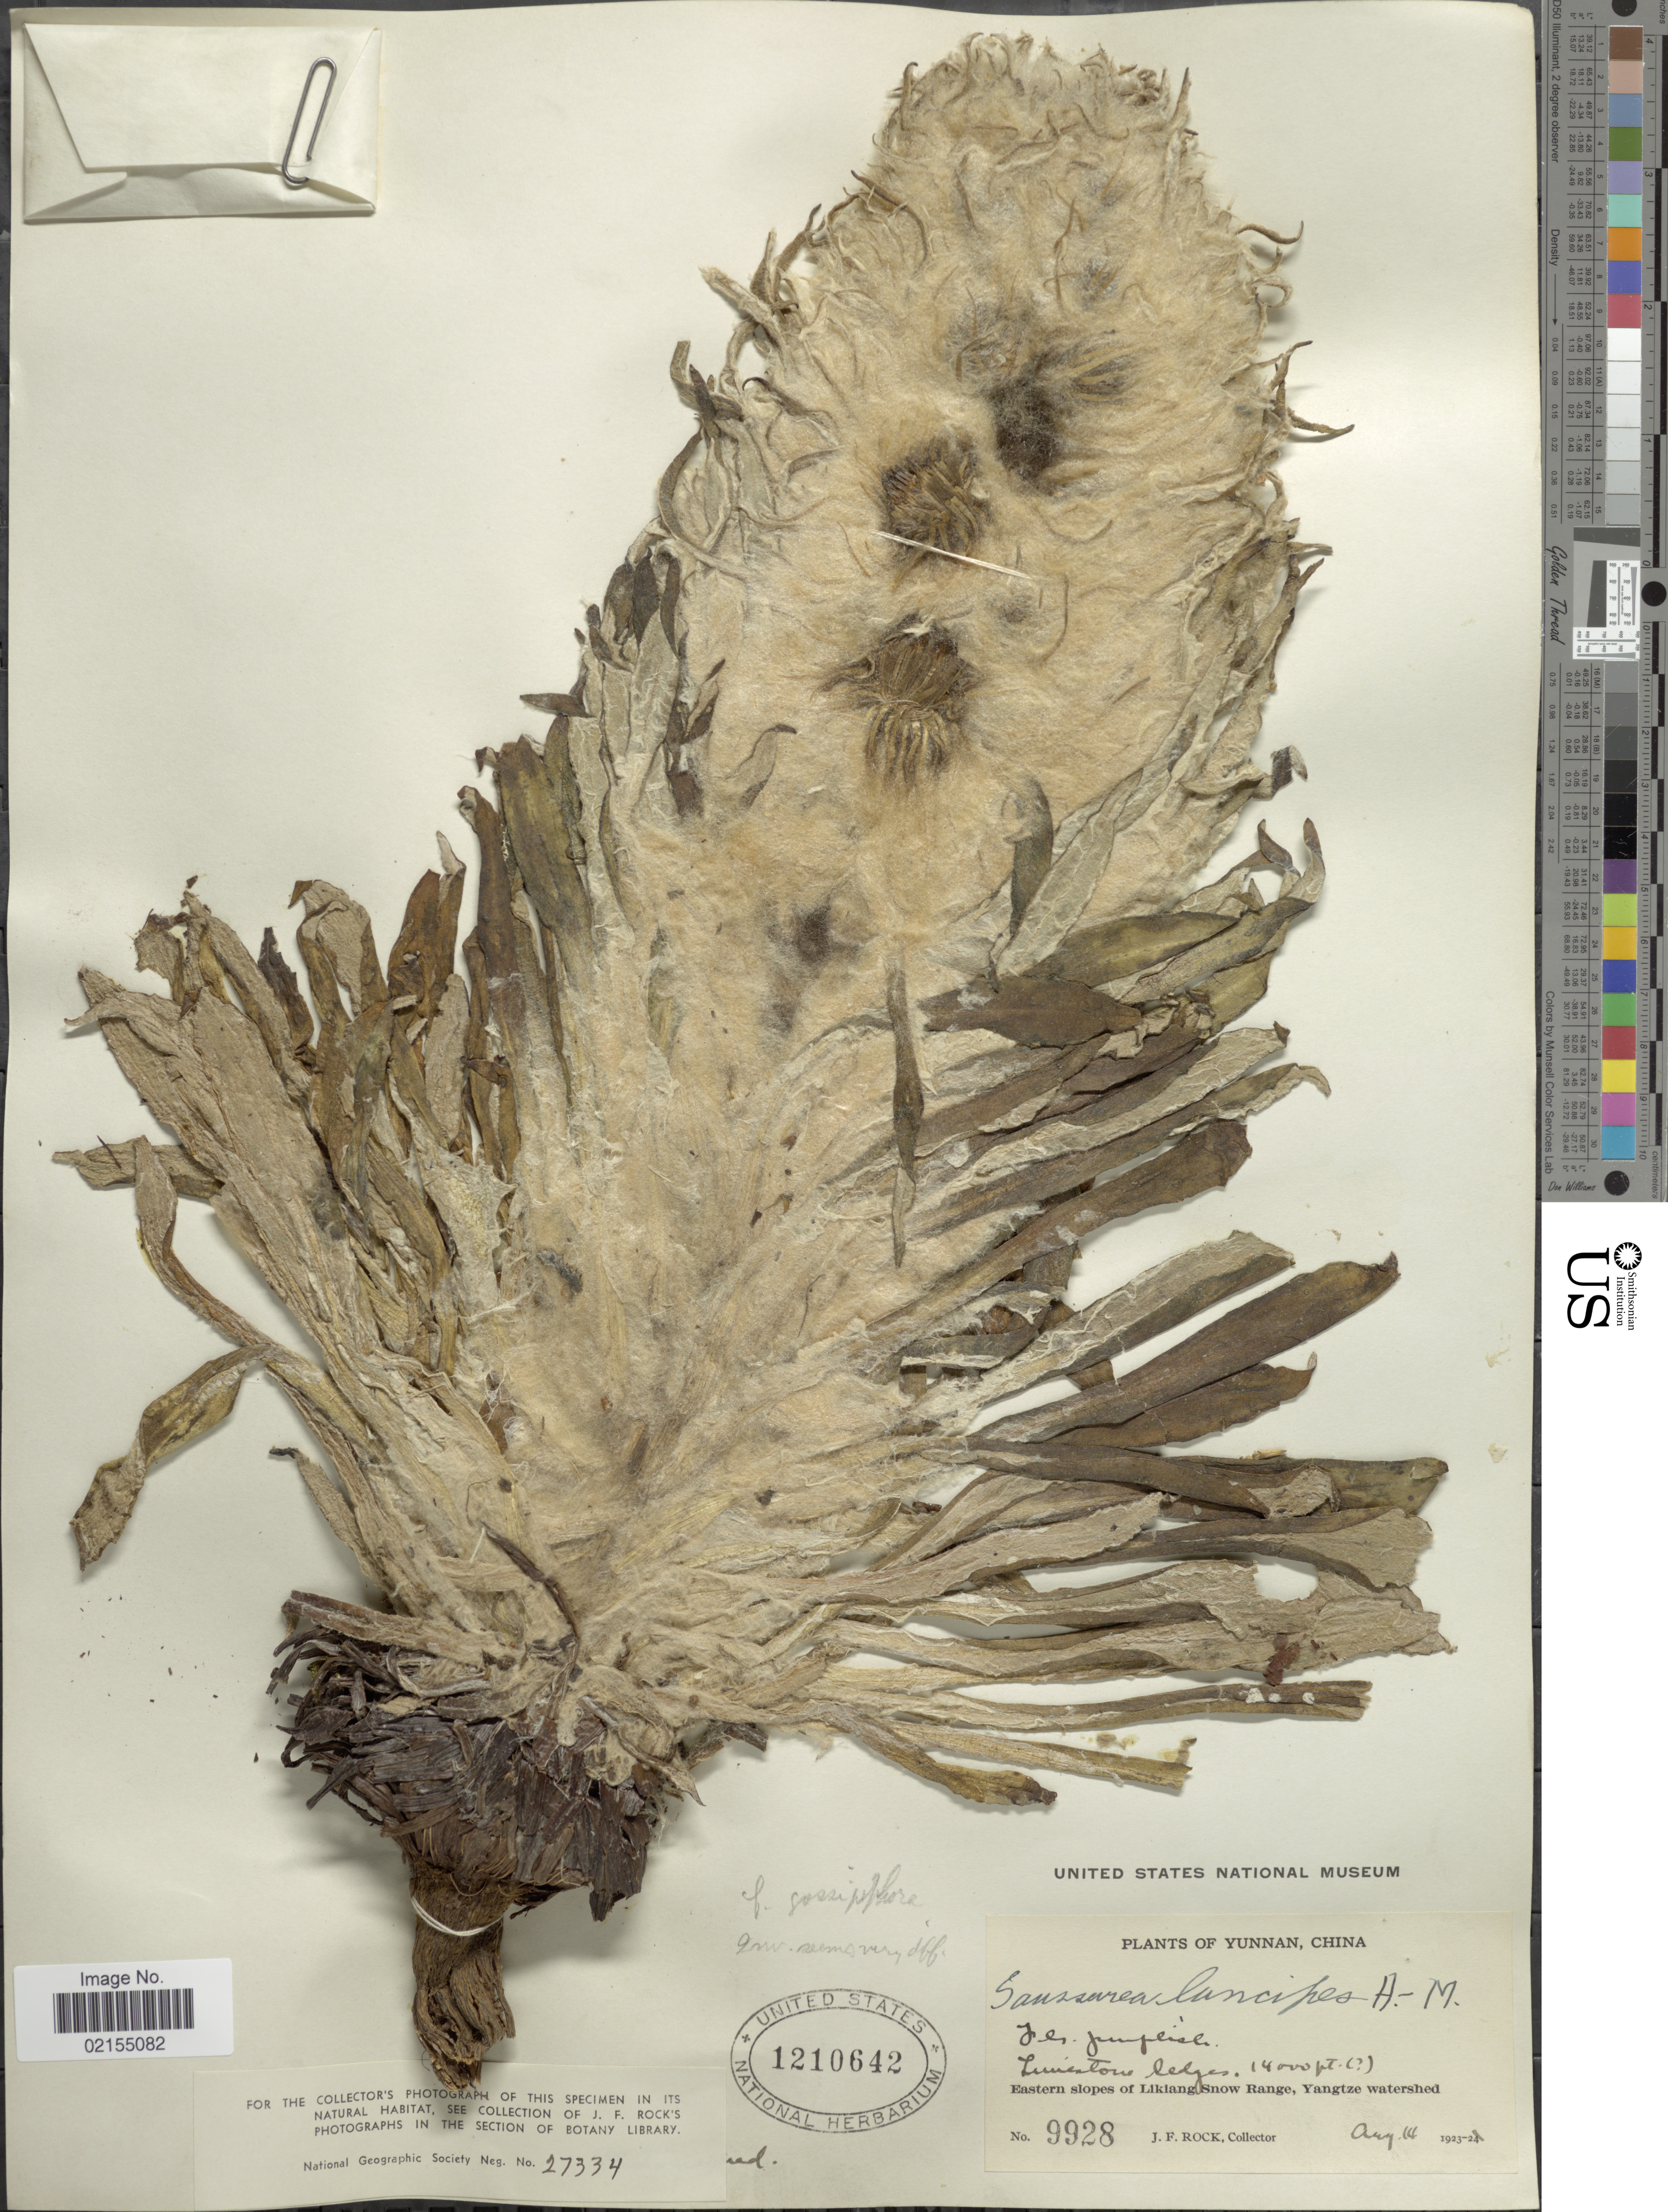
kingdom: Plantae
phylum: Tracheophyta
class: Magnoliopsida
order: Asterales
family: Asteraceae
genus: Saussurea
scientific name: Saussurea laniceps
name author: Hand.-Mazz.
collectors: J. Rock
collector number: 99258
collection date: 1923-08-14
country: China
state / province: Yunnan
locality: Yunnan, China, Eastern slopes of Likiang Snow Range, Yangtze watershed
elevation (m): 4267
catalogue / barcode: US 1210642